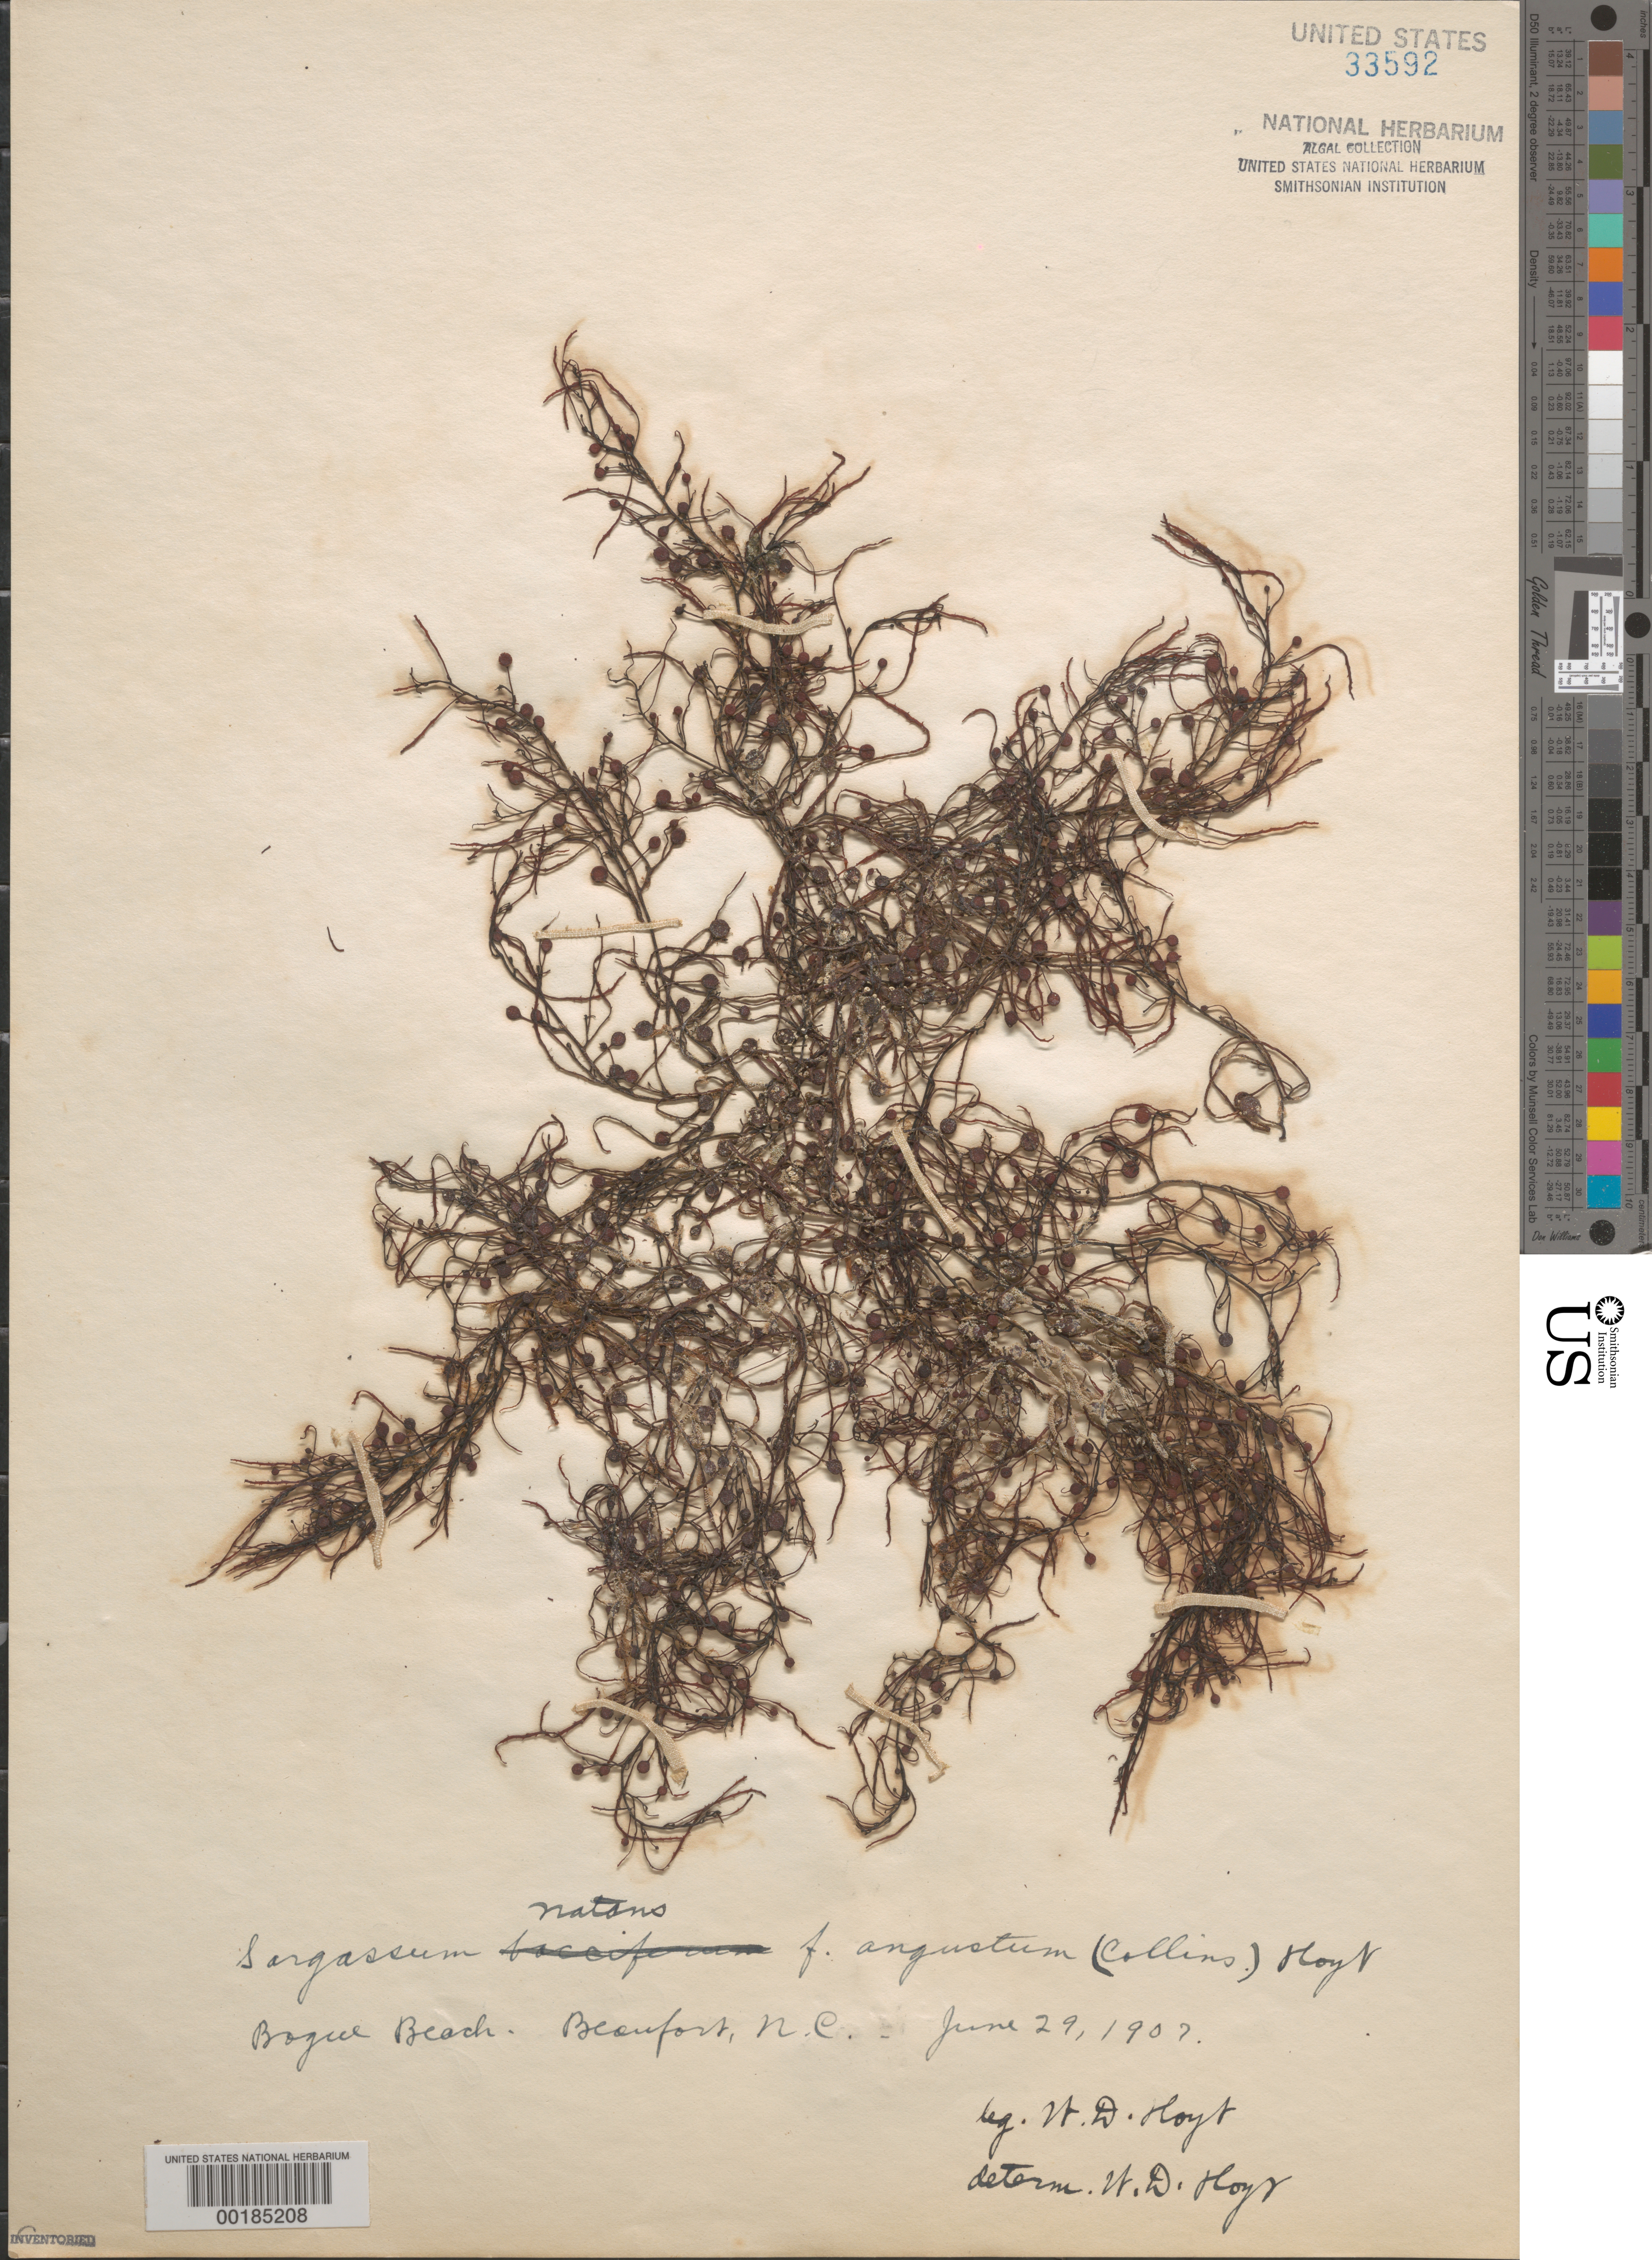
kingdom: Chromista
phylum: Ochrophyta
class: Phaeophyceae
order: Fucales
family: Sargassaceae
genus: Sargassum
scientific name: Sargassum natans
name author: (L.) Gaillon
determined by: Hoyt, W. D.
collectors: W. D. Hoyt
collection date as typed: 29 Jun 1907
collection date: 1907-06-29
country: United States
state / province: North Carolina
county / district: Carteret County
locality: Beaufort, Bogue Beach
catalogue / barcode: US 33592